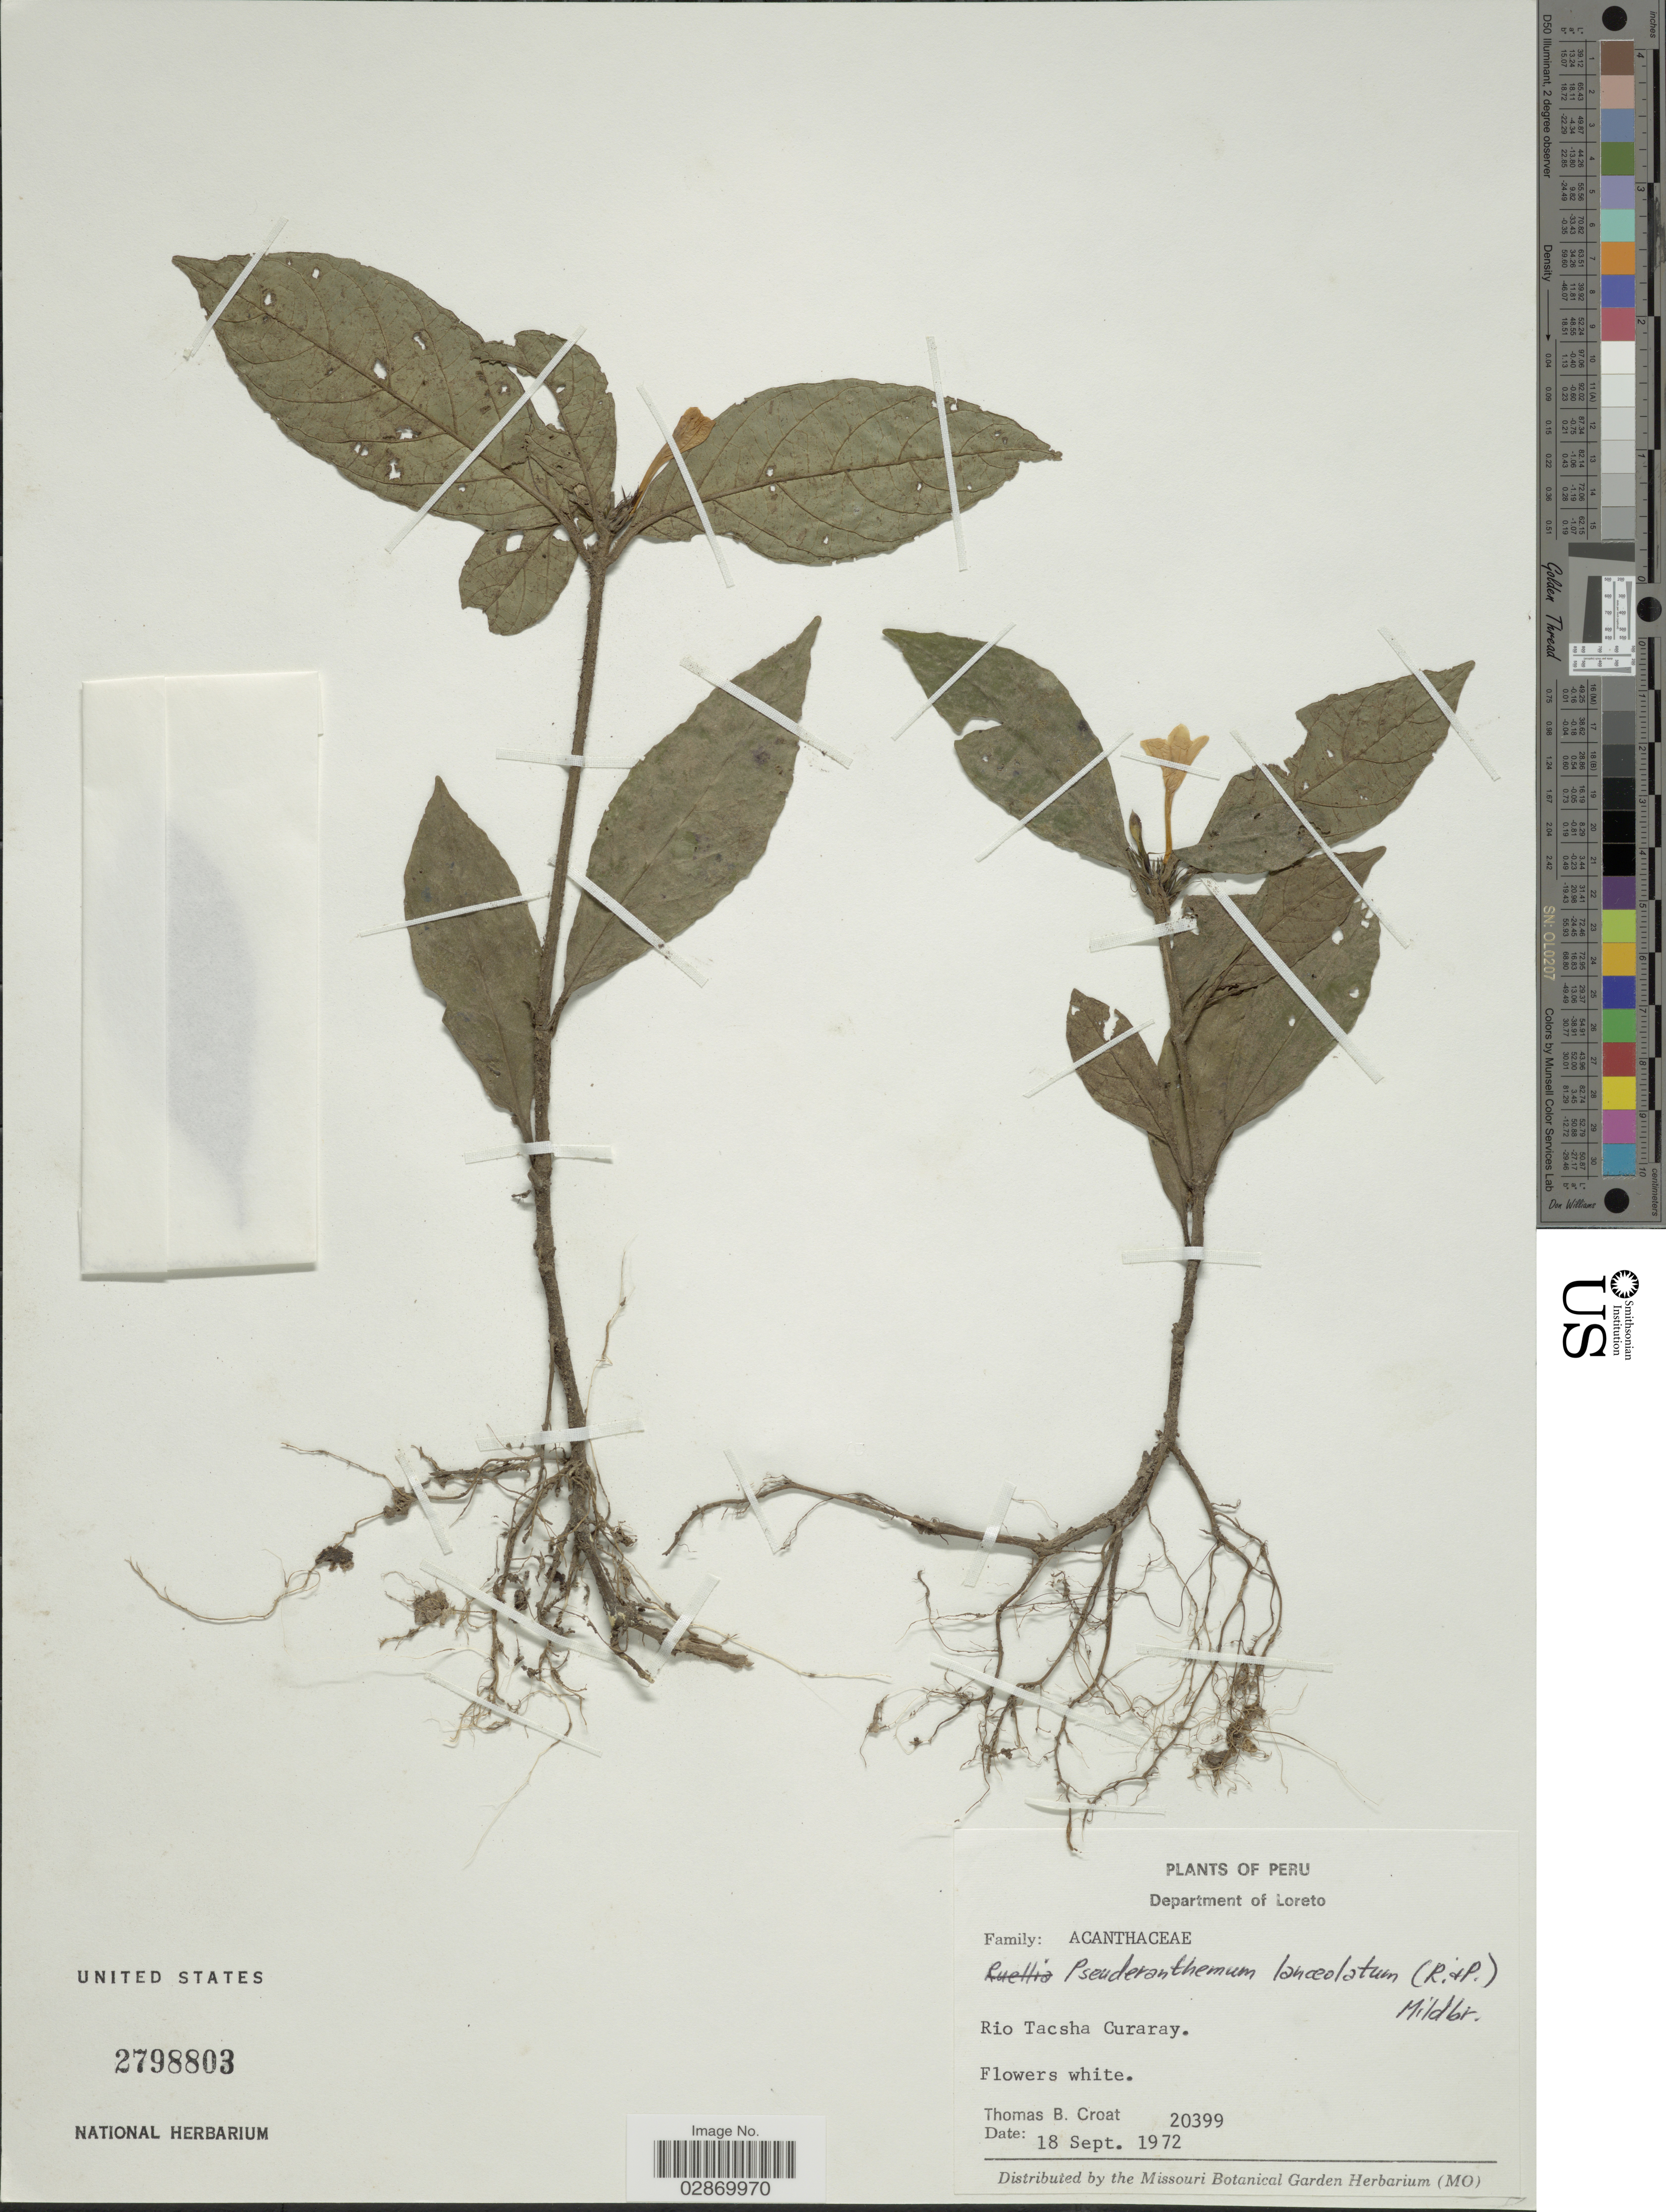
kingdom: Plantae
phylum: Tracheophyta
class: Magnoliopsida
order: Lamiales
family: Acanthaceae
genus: Pseuderanthemum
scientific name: Pseuderanthemum lanceolatum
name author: (Ruiz & Pav.) Wassh.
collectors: T. B. Croat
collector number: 20399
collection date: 1972-09-18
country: Peru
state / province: Loreto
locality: Department of Loreto, Rio Tacsha Curaray.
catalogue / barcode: US 2798803